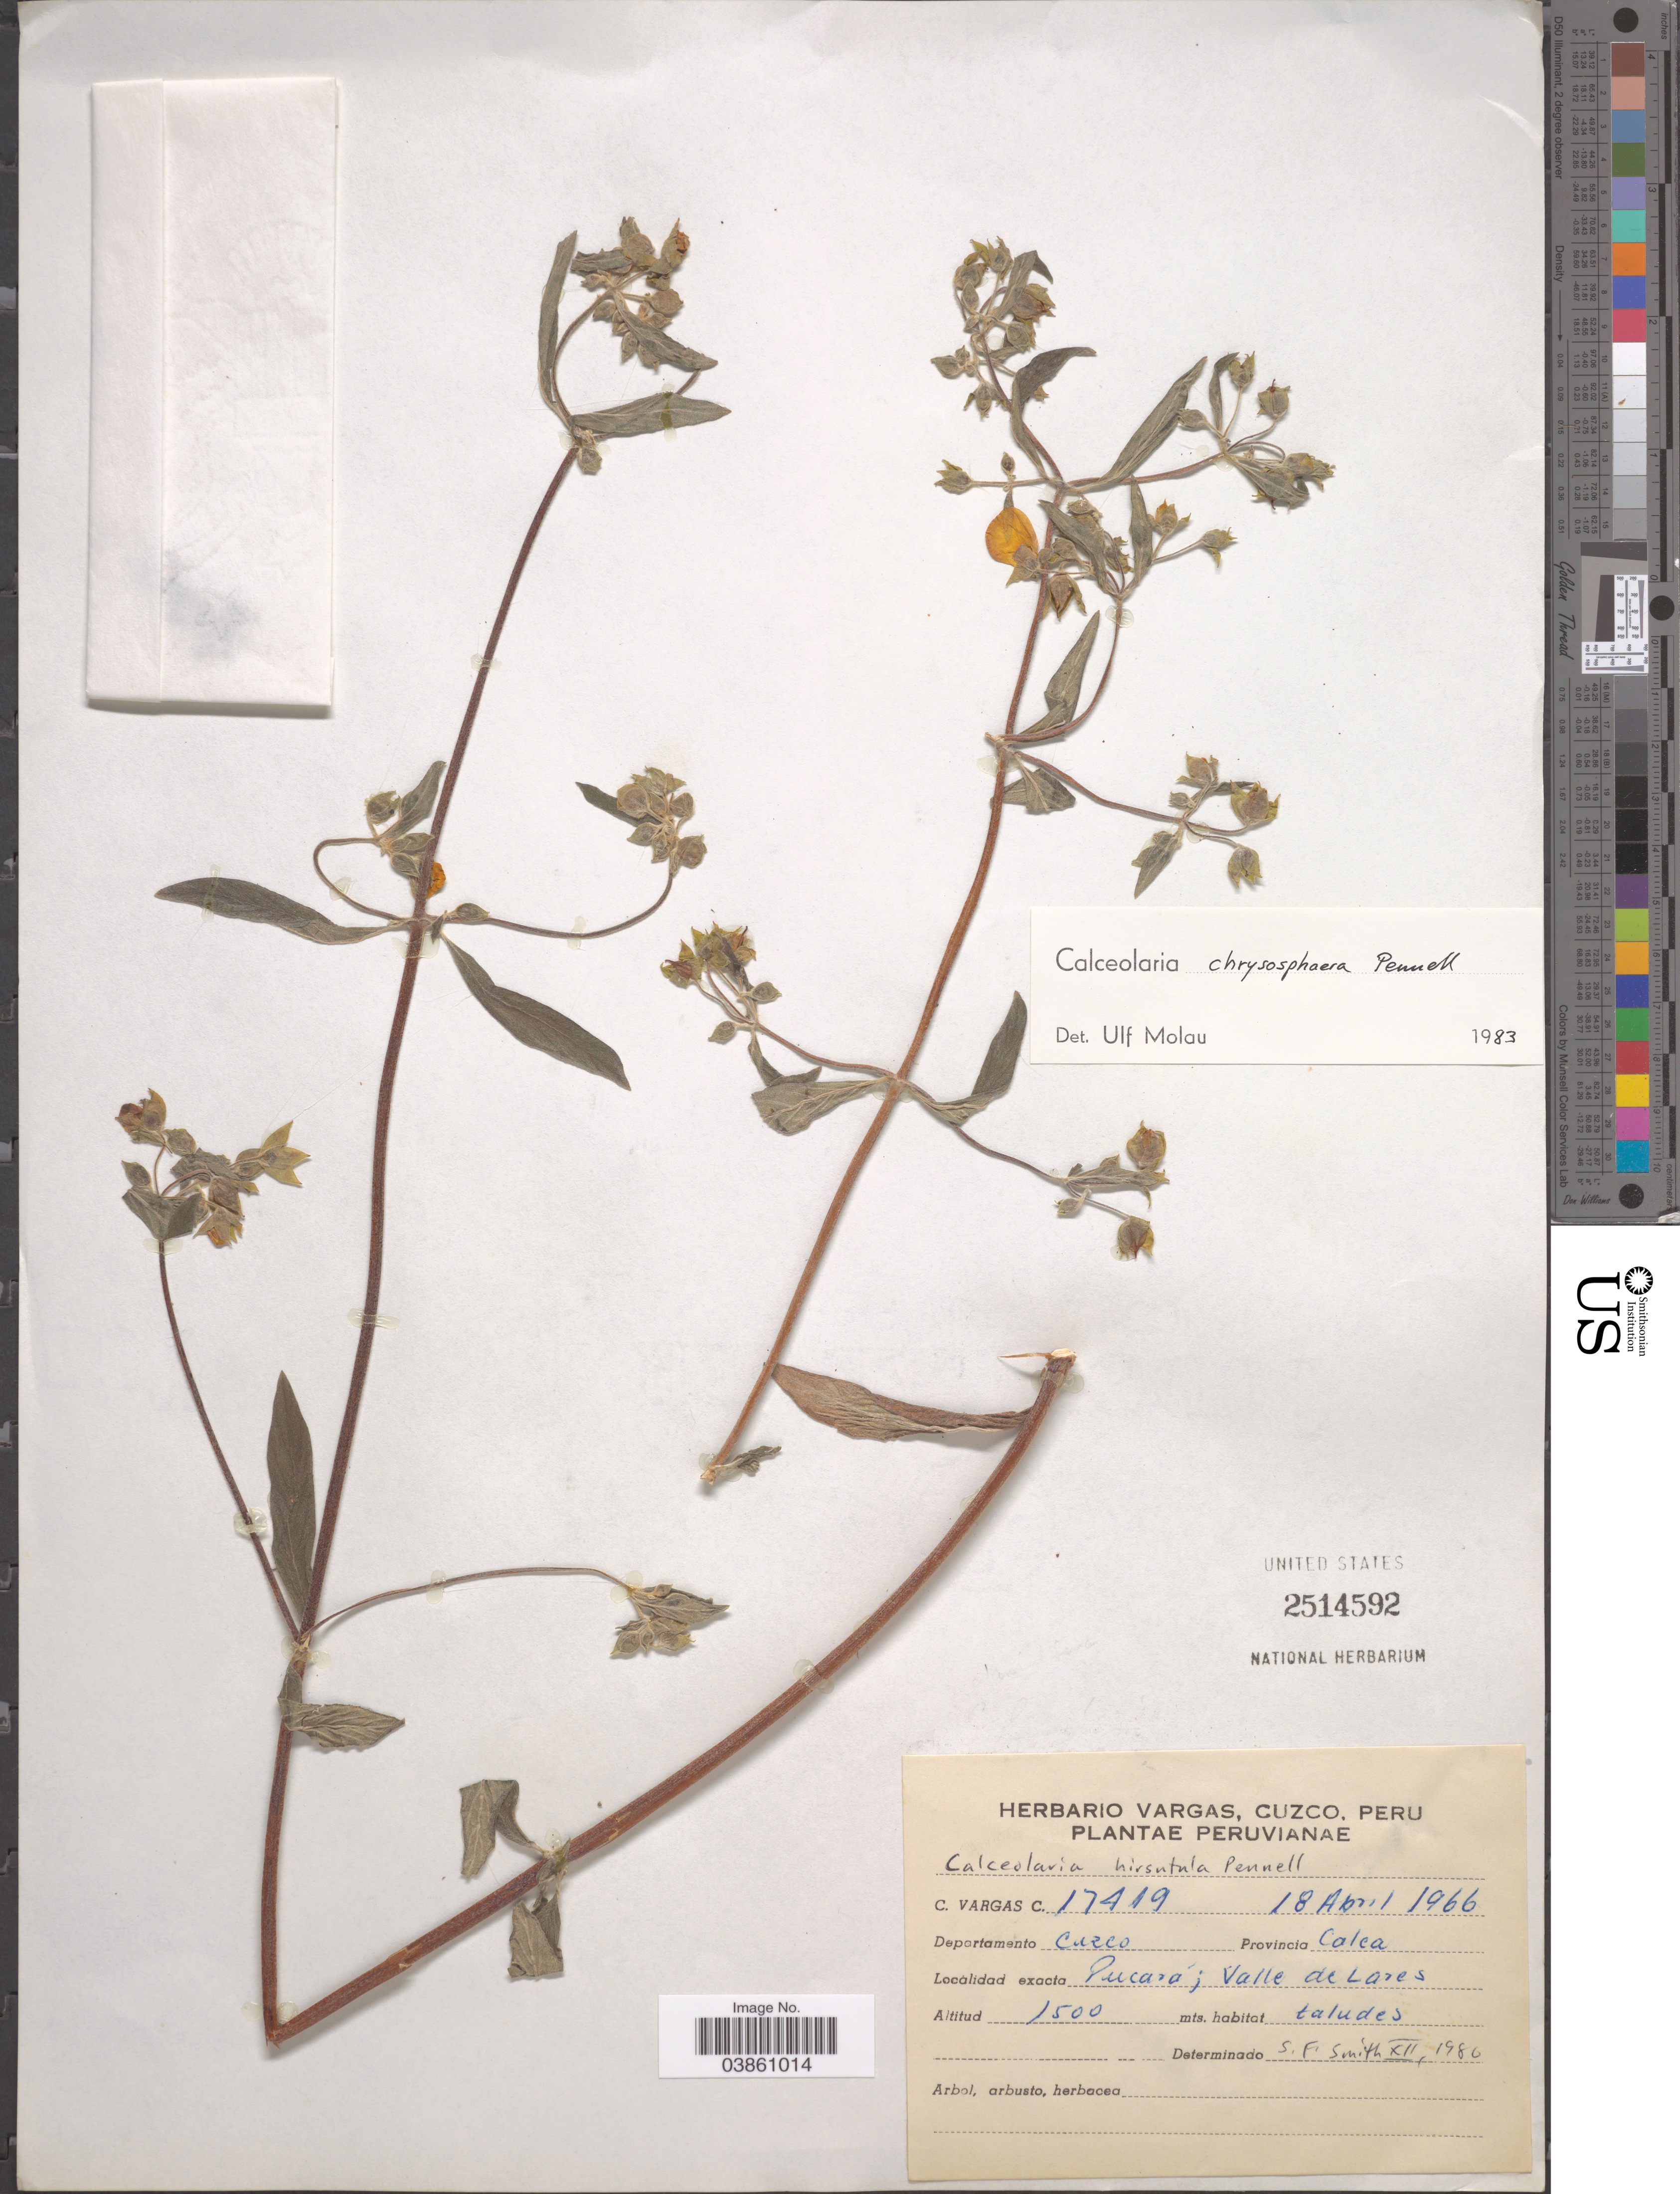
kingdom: Plantae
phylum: Tracheophyta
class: Magnoliopsida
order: Lamiales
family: Calceolariaceae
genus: Calceolaria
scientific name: Calceolaria chrysosphaera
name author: Pennell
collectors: C. Vargas Calderón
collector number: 17419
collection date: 1966-04-18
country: Peru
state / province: Cusco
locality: Departamento Cuzco. Provincia Calca. Pucará; Valle de Lares.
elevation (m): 1500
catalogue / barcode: US 2514592